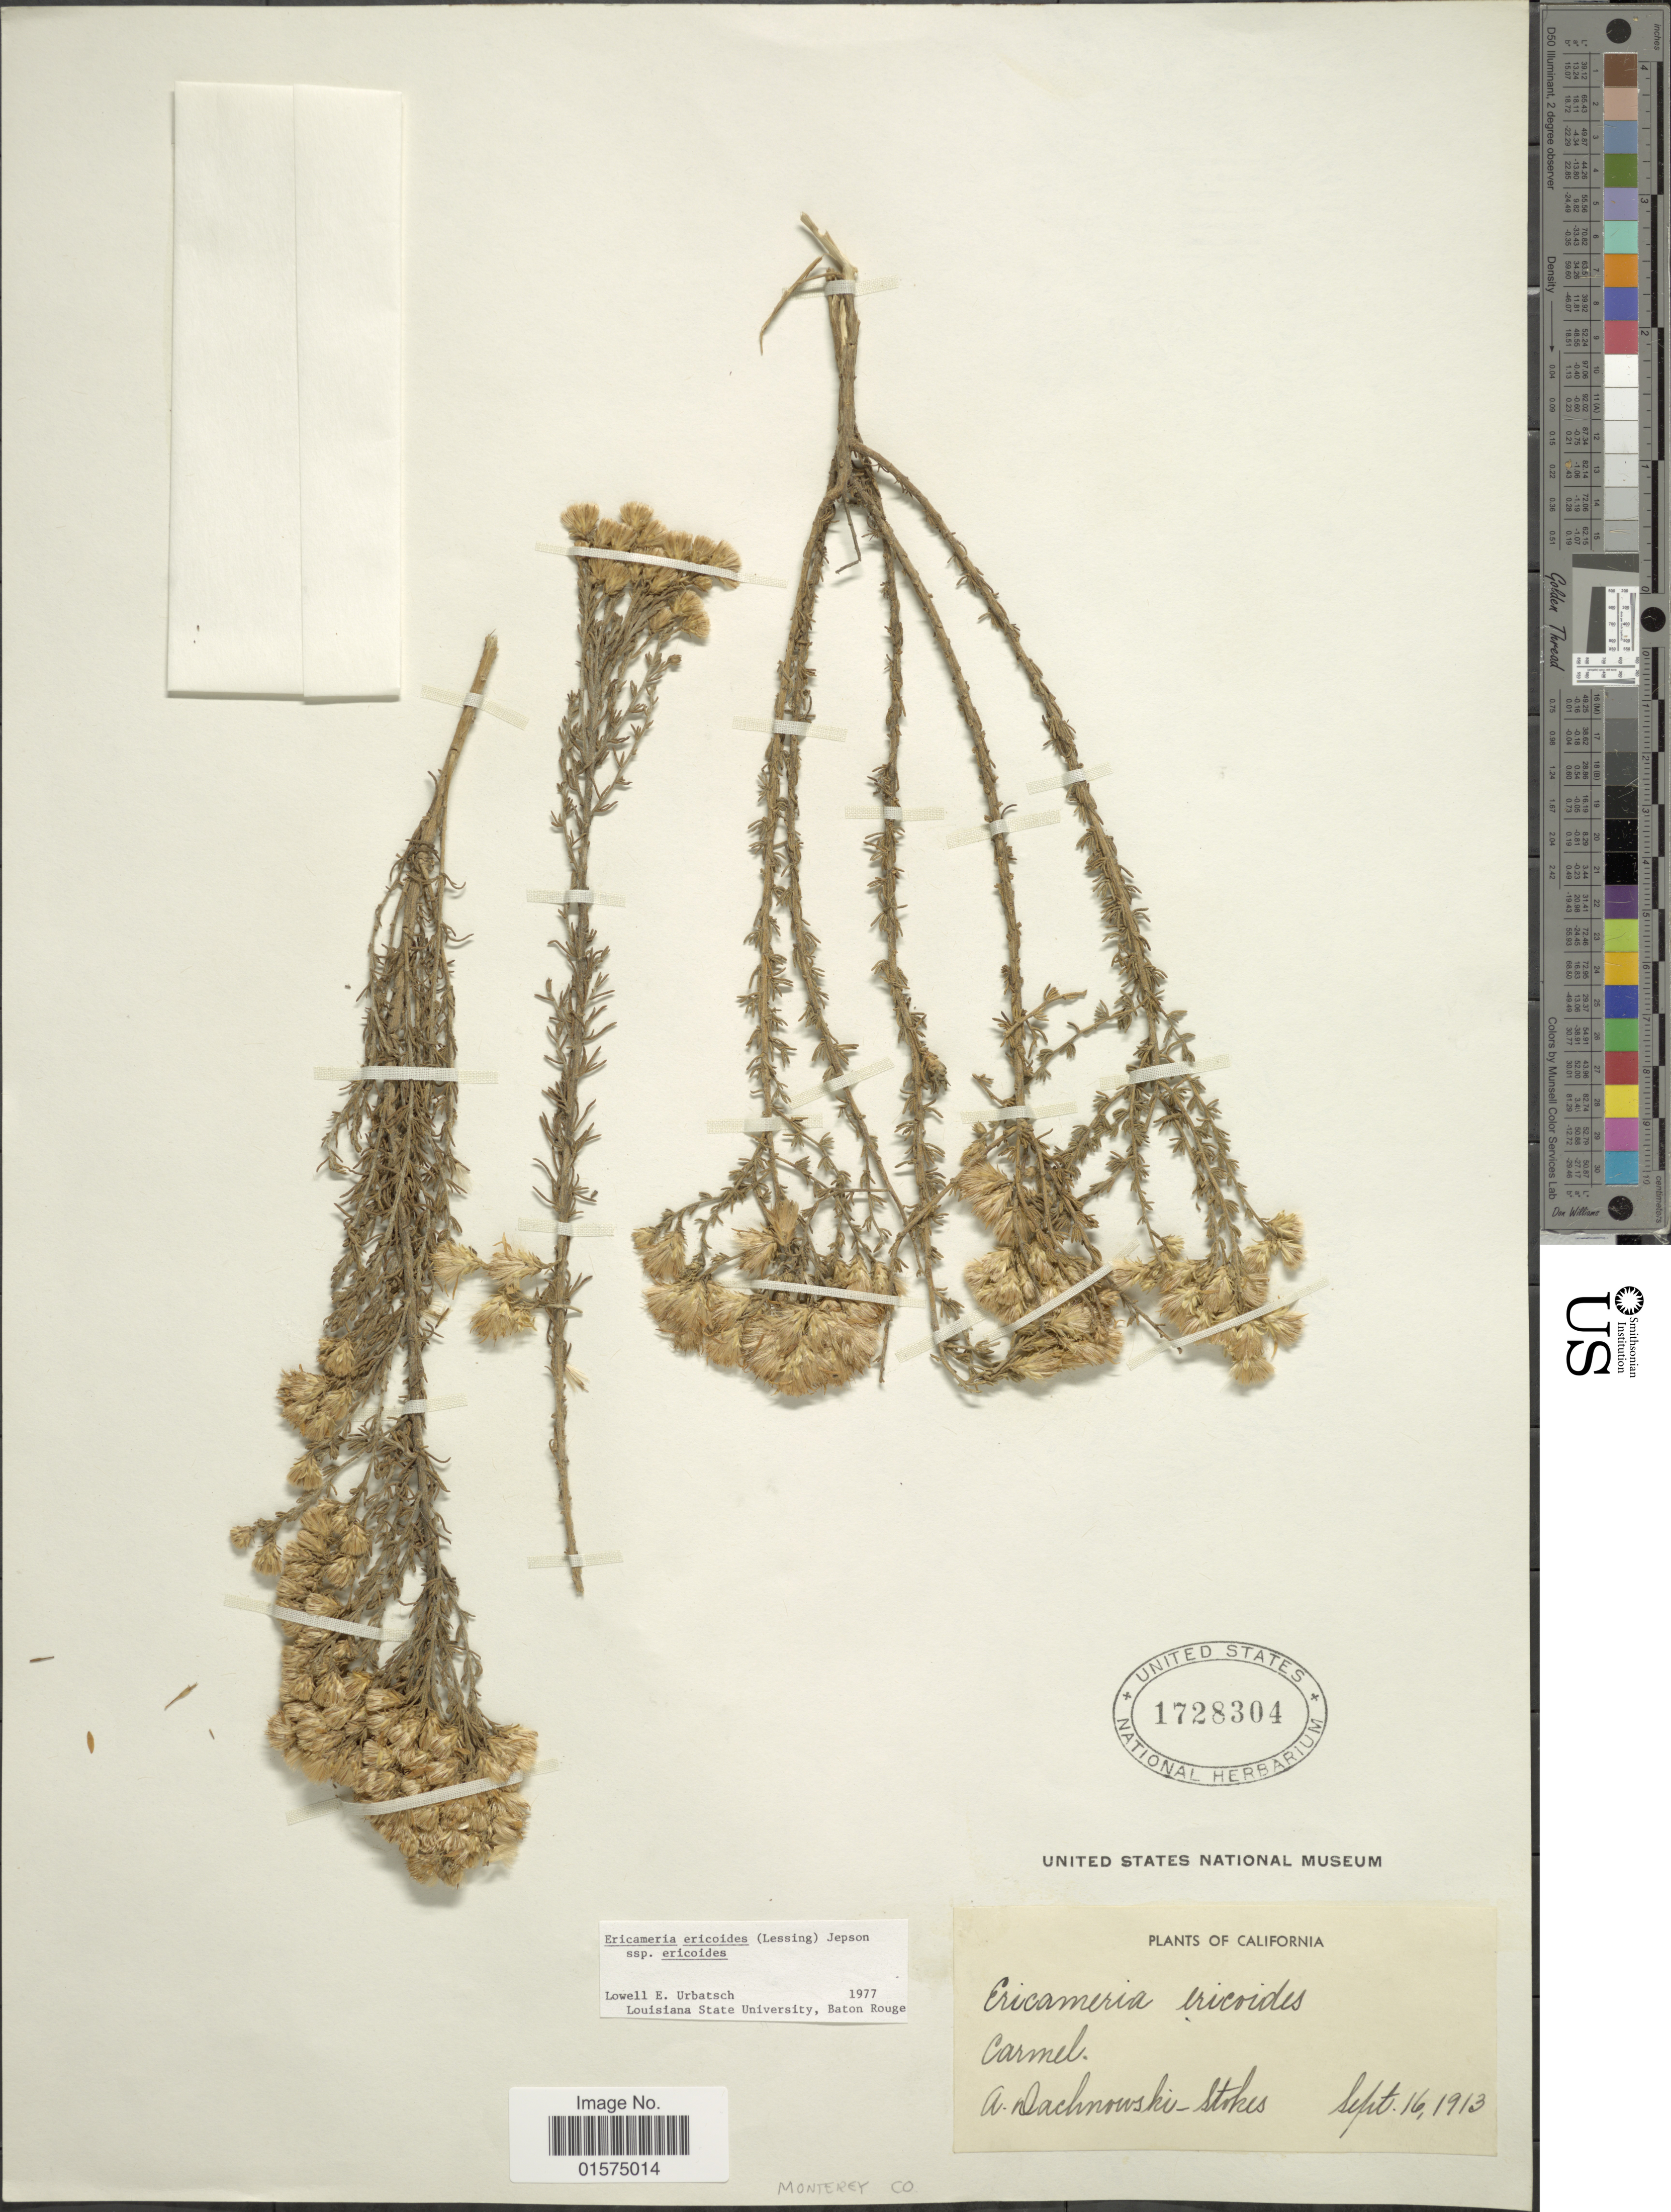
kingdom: Plantae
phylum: Tracheophyta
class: Magnoliopsida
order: Asterales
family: Asteraceae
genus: Ericameria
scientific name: Ericameria ericoides subsp. ericoides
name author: (Less.) Nutt. ex Jeps.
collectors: A. P. Dachnowski-Stokes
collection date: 1913-09-16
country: United States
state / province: California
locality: Carmel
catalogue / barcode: US 1728304